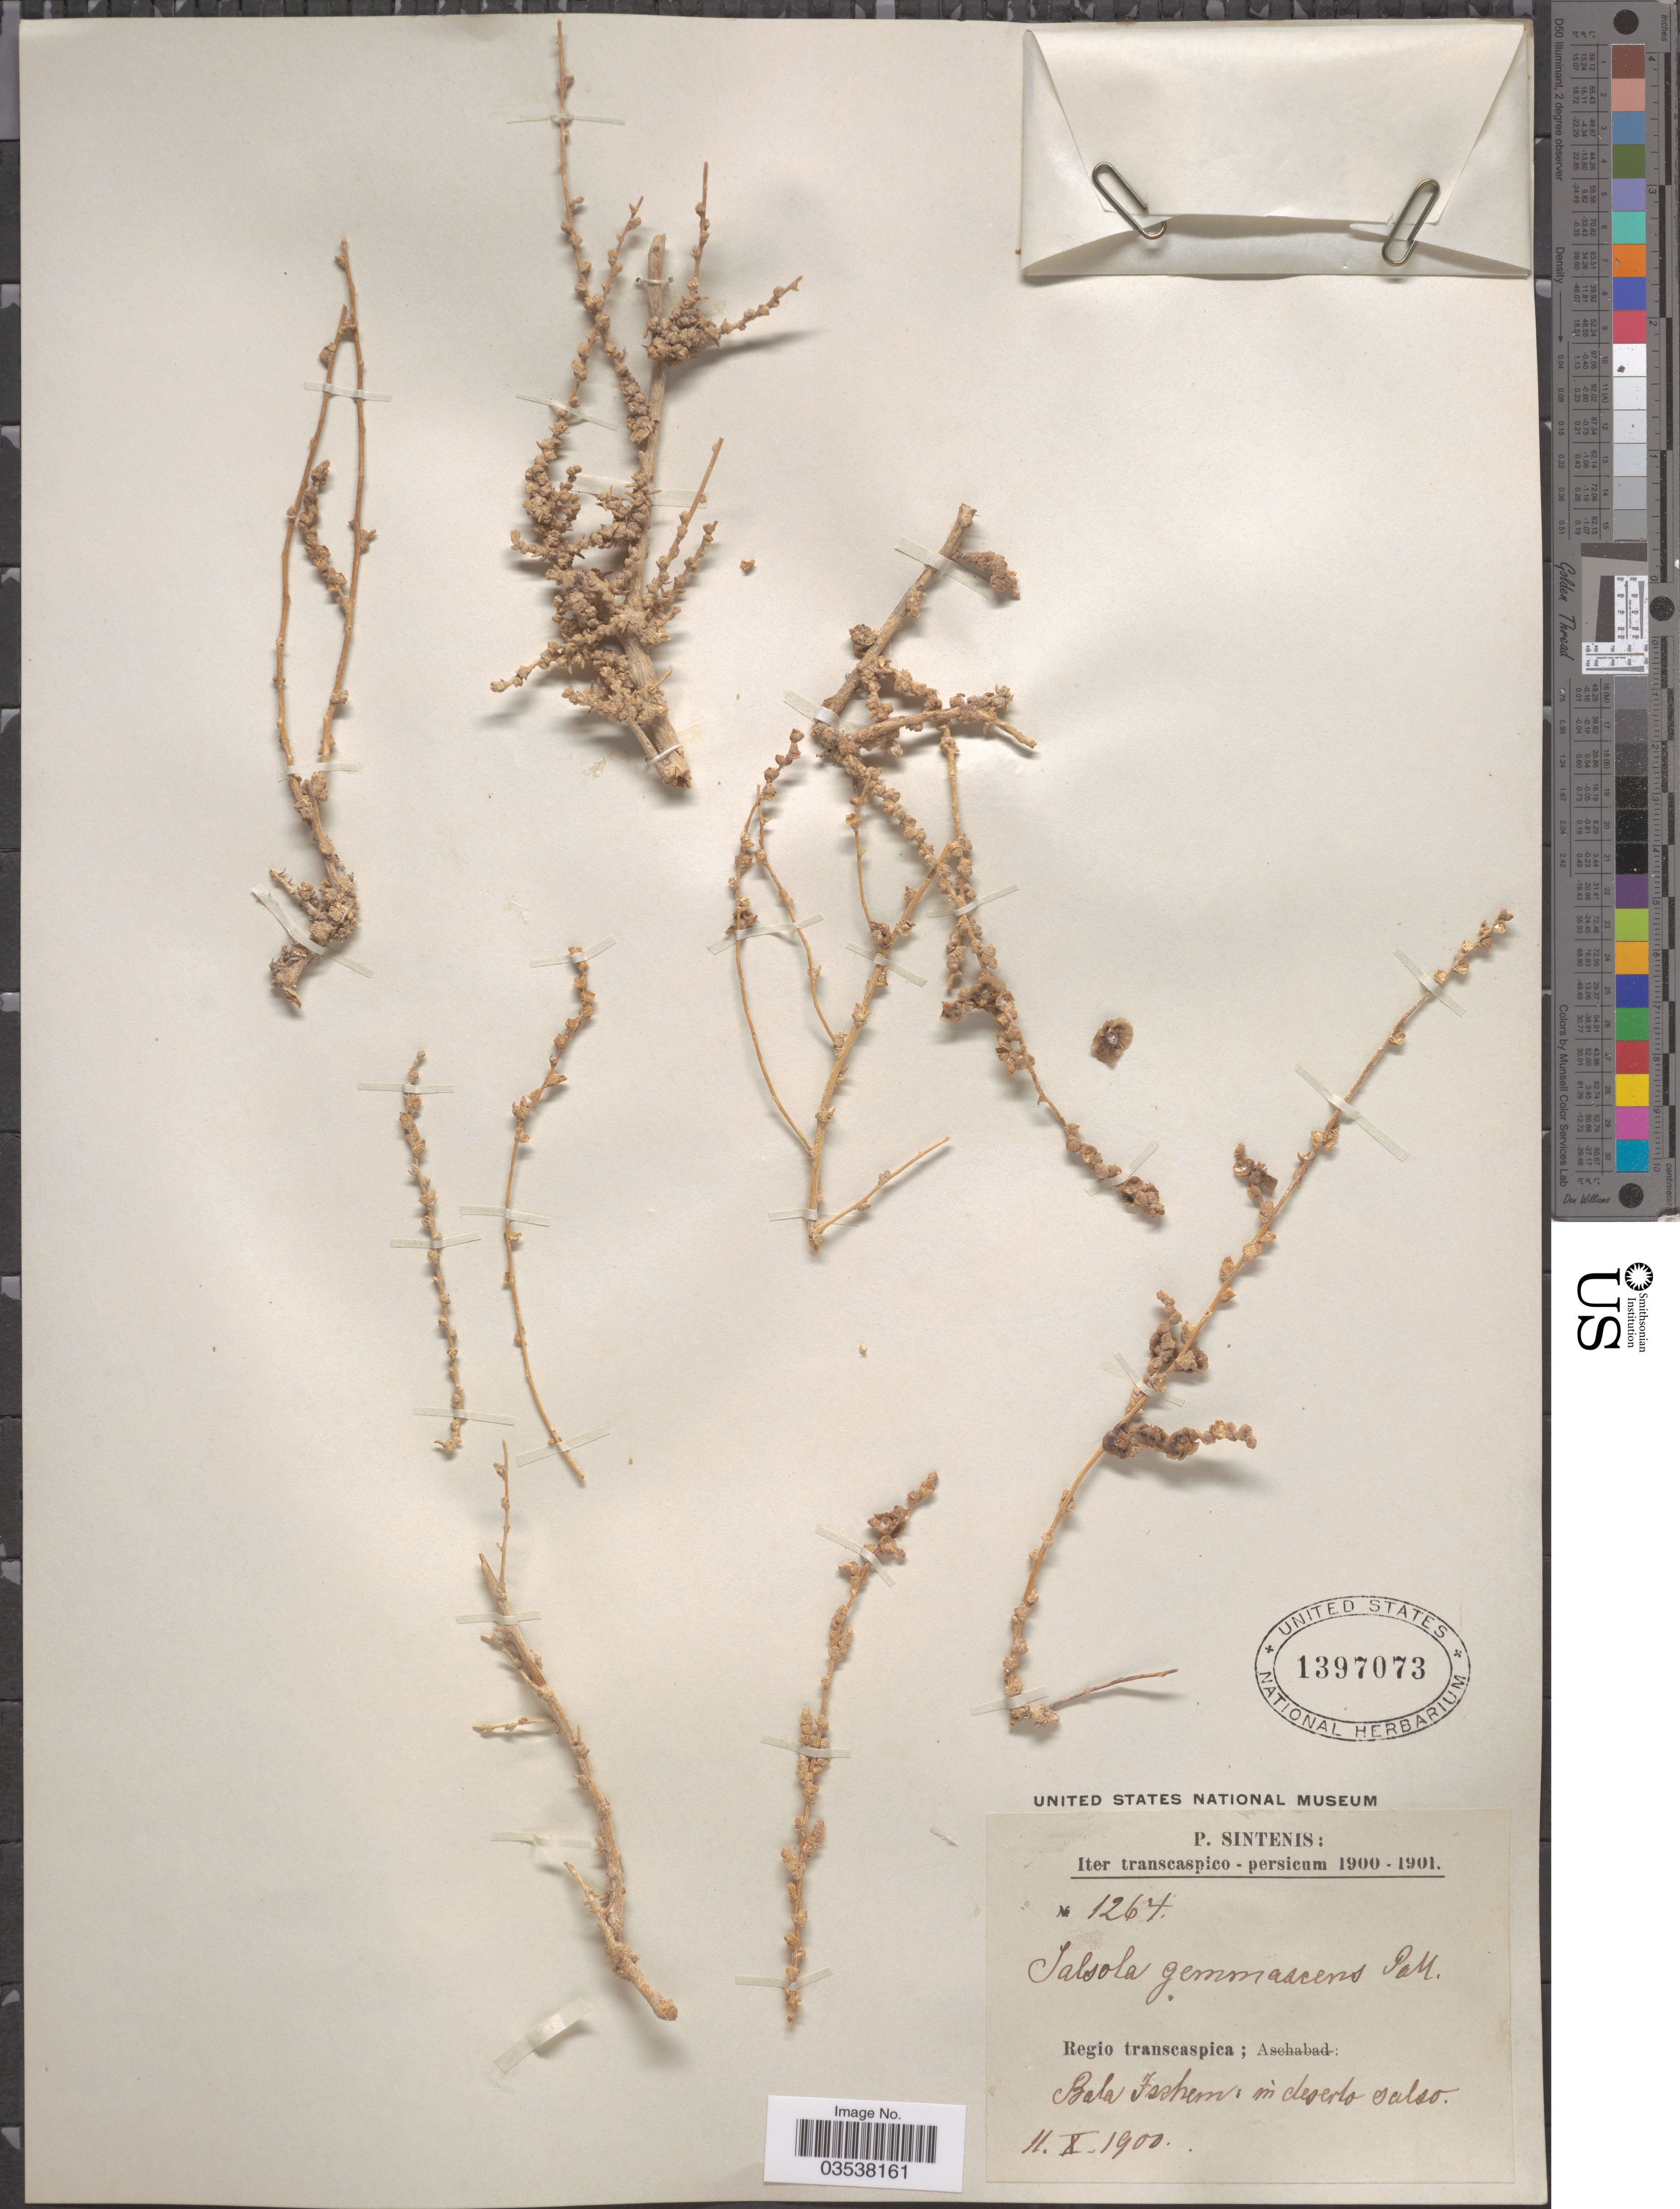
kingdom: Plantae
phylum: Tracheophyta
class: Magnoliopsida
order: Caryophyllales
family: Amaranthaceae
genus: Caroxylon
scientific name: Caroxylon gemmascens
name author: (Pall.) Tzvelev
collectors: P. Sintenis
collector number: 1264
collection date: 1900-10-11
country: Iran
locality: Iter transcaspico-persicum. Regio transcaspica; Bala Ischem.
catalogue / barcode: US 1397073